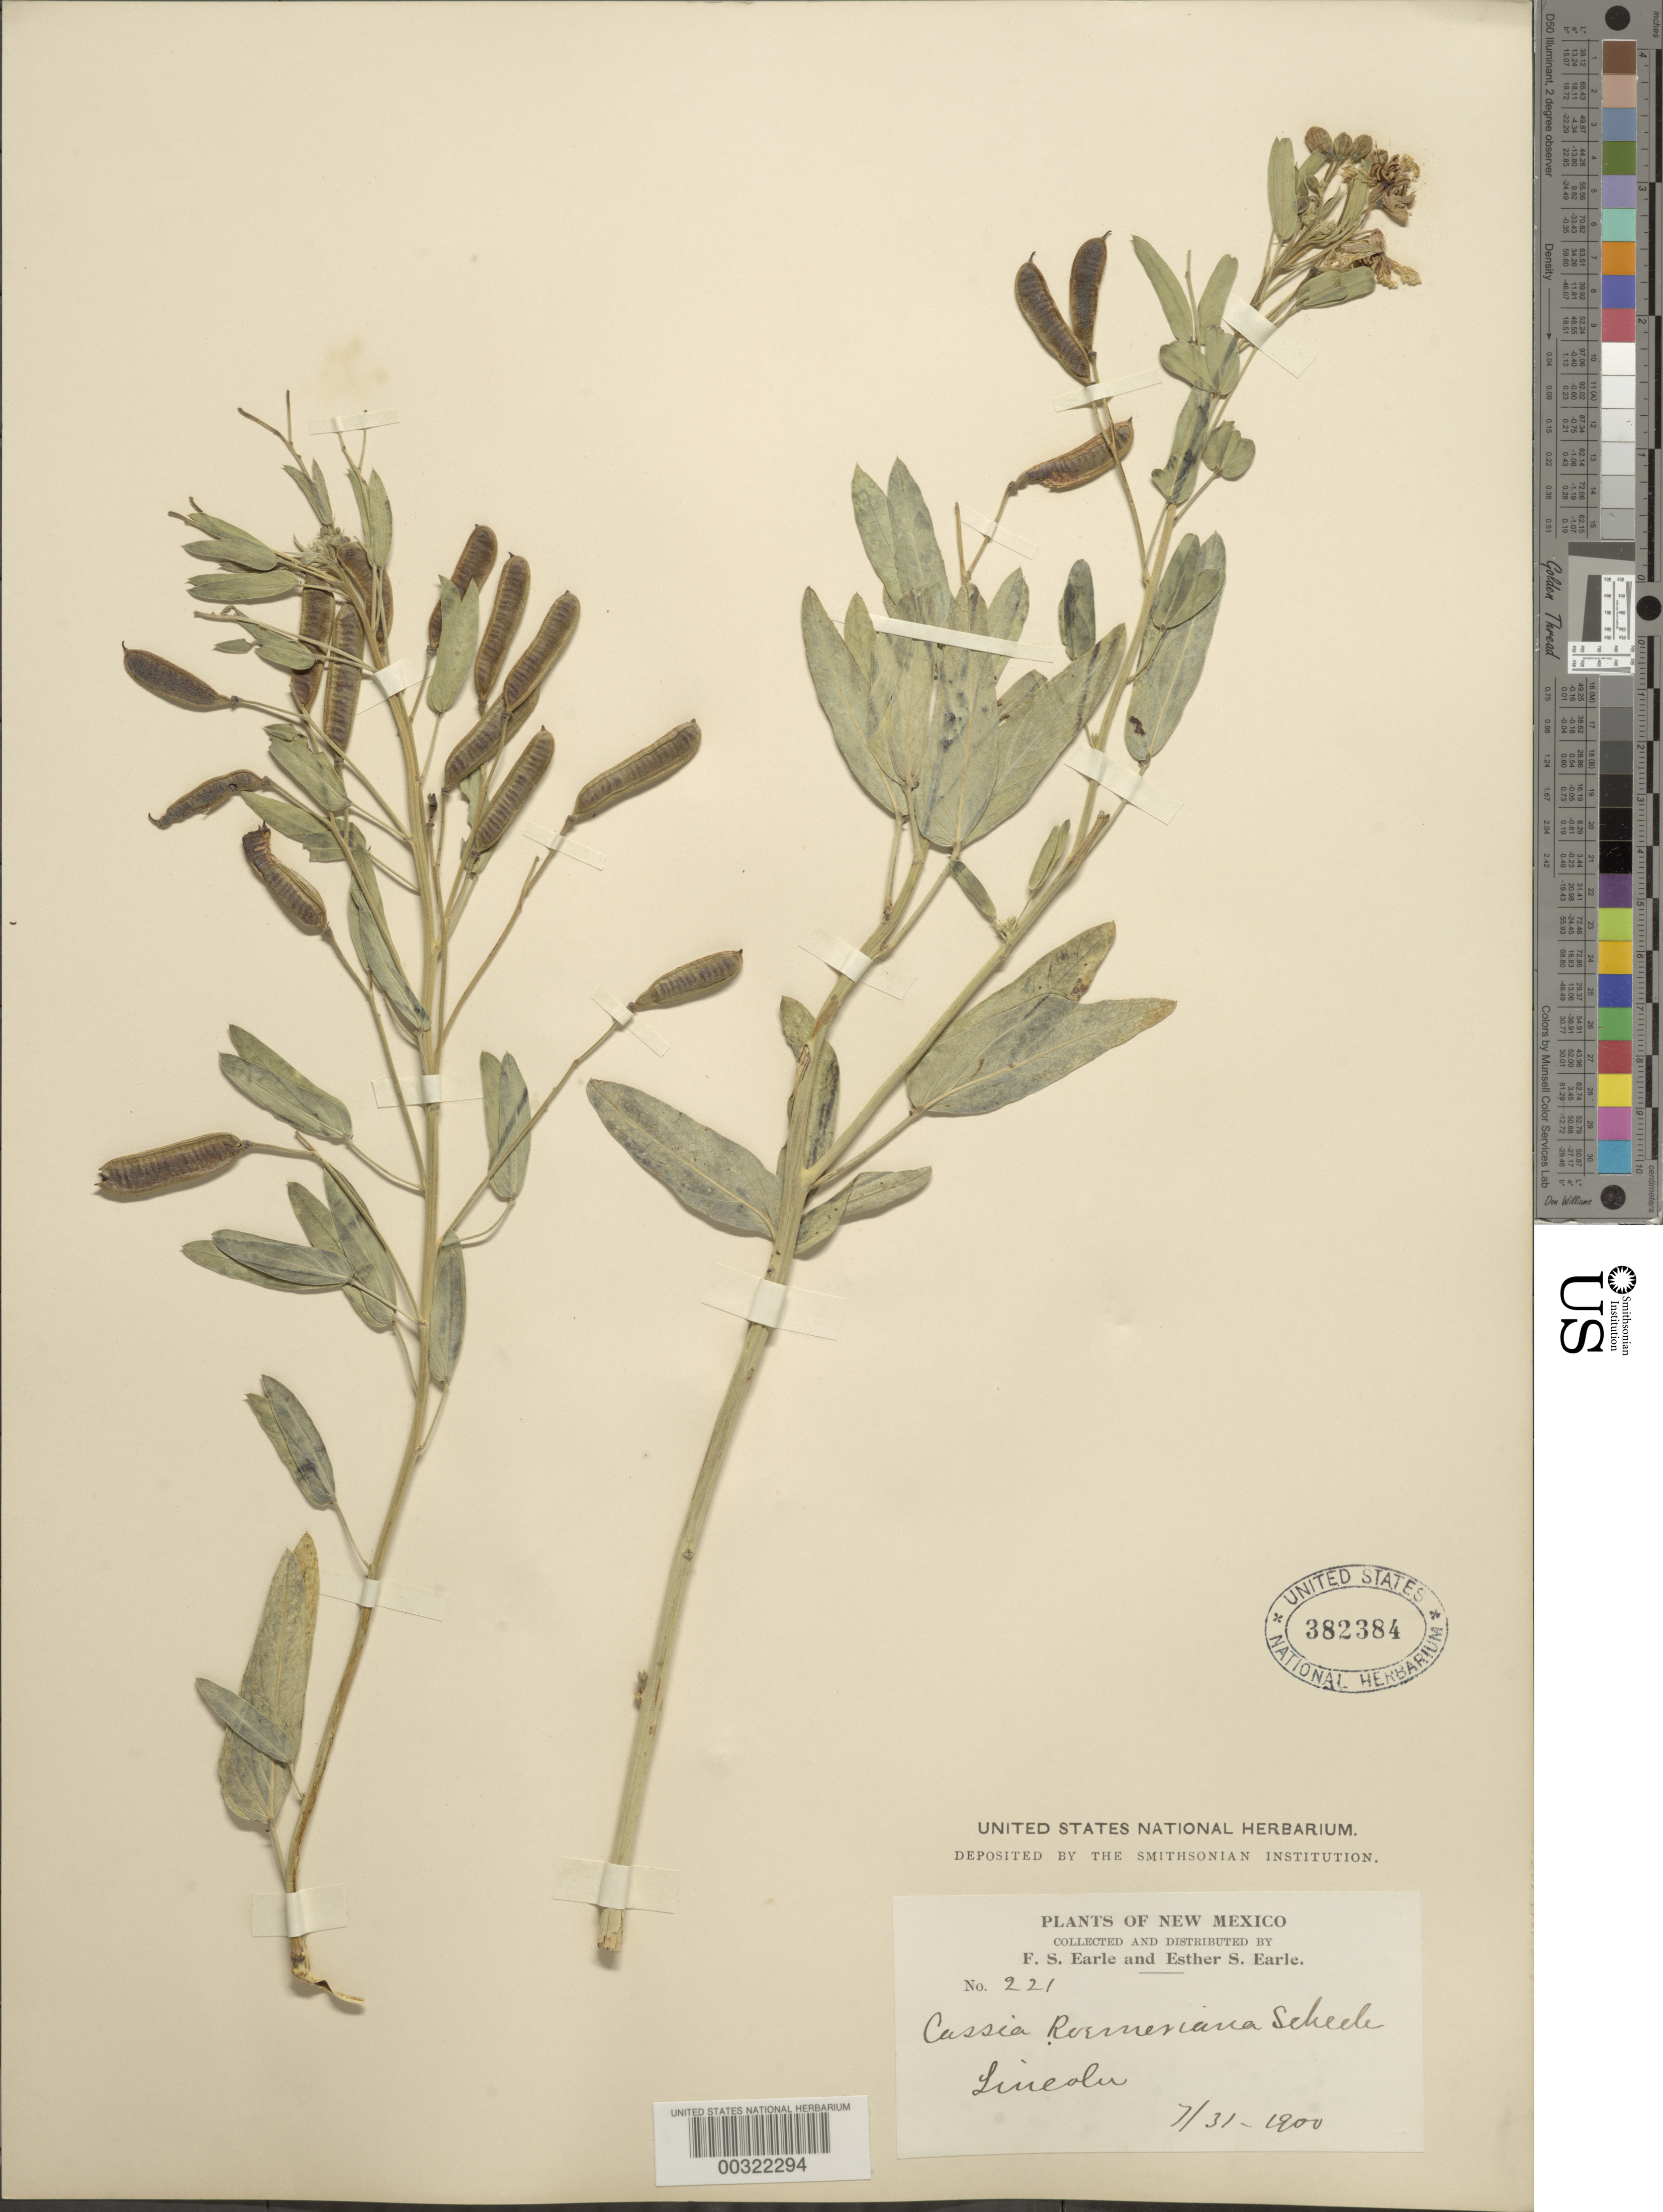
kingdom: Plantae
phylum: Tracheophyta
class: Magnoliopsida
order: Fabales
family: Fabaceae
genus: Senna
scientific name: Senna roemeriana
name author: (Scheele) H.S. Irwin & Barneby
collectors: F. S. Earle & E. S. Earle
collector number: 221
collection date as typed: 31 Jul 1900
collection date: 1900-07-31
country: United States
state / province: New Mexico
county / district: Lincoln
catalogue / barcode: US 382384